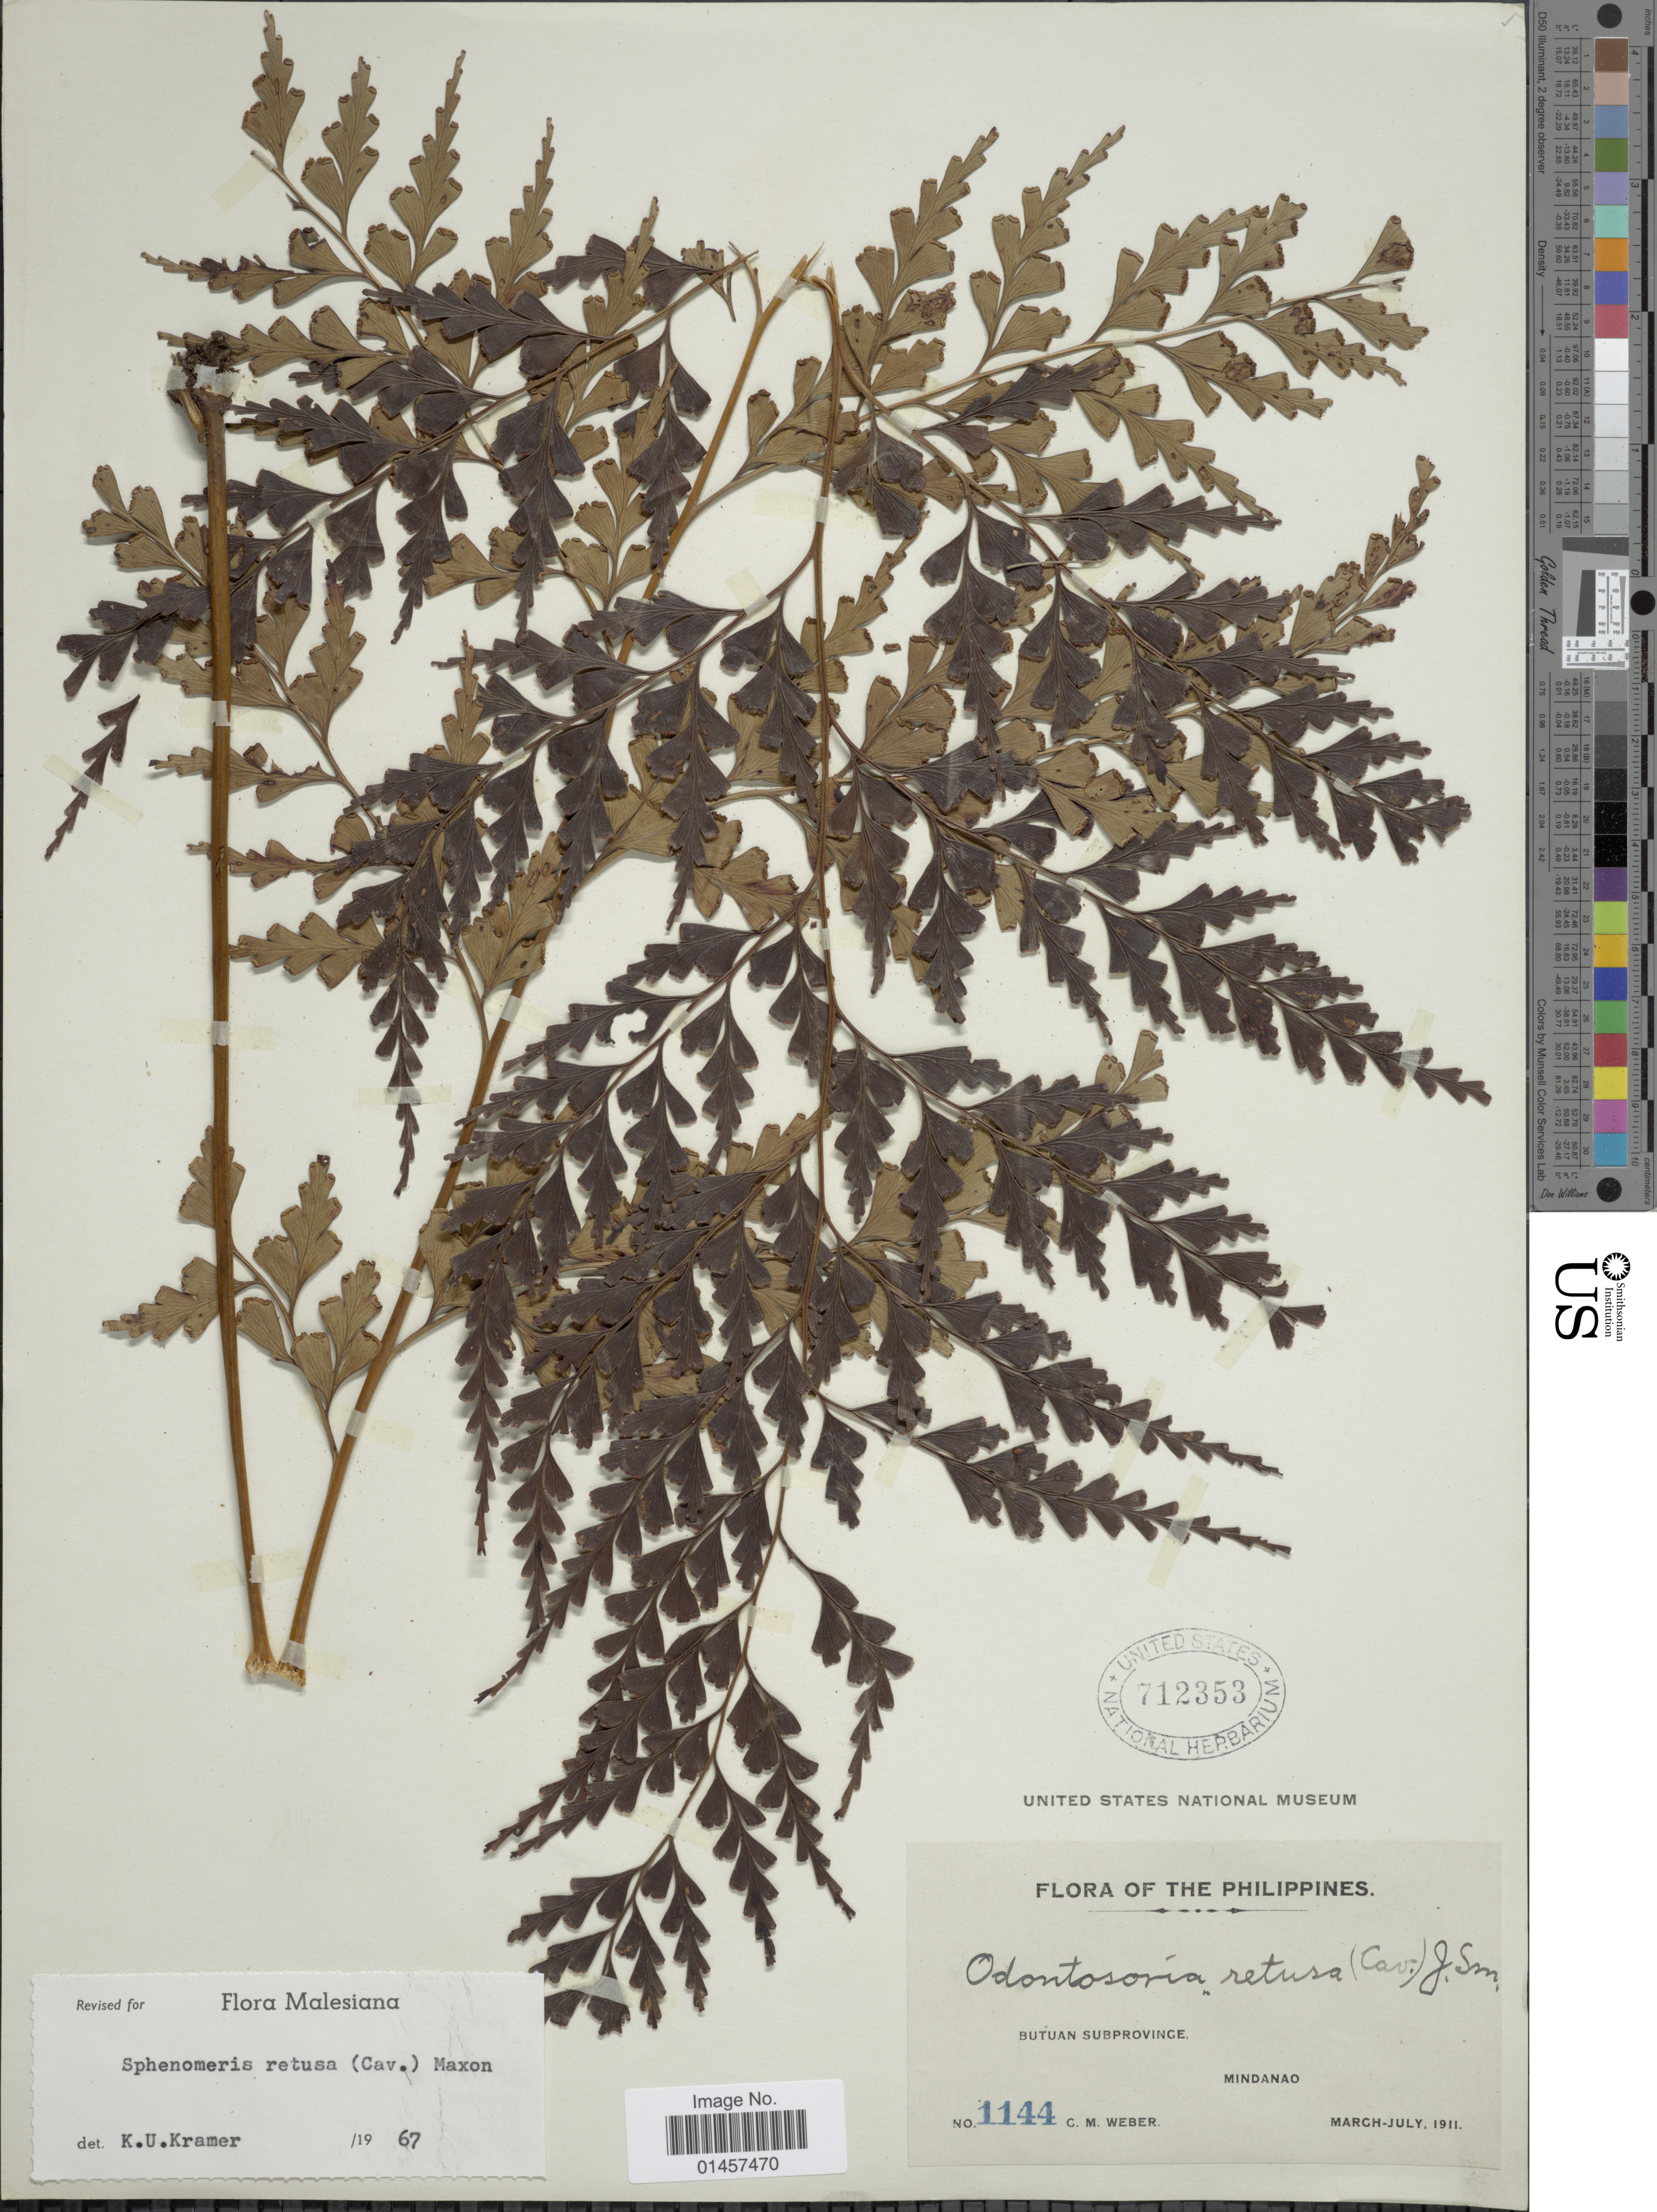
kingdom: Plantae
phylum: Tracheophyta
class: Polypodiopsida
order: Polypodiales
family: Lindsaeaceae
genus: Sphenomeris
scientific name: Sphenomeris retusa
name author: (Cav.) Maxim.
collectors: C. M. Weber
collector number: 1144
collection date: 1911-03/1911-07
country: Philippines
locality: Butuan Subprovince, Mindanao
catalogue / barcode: US 712353